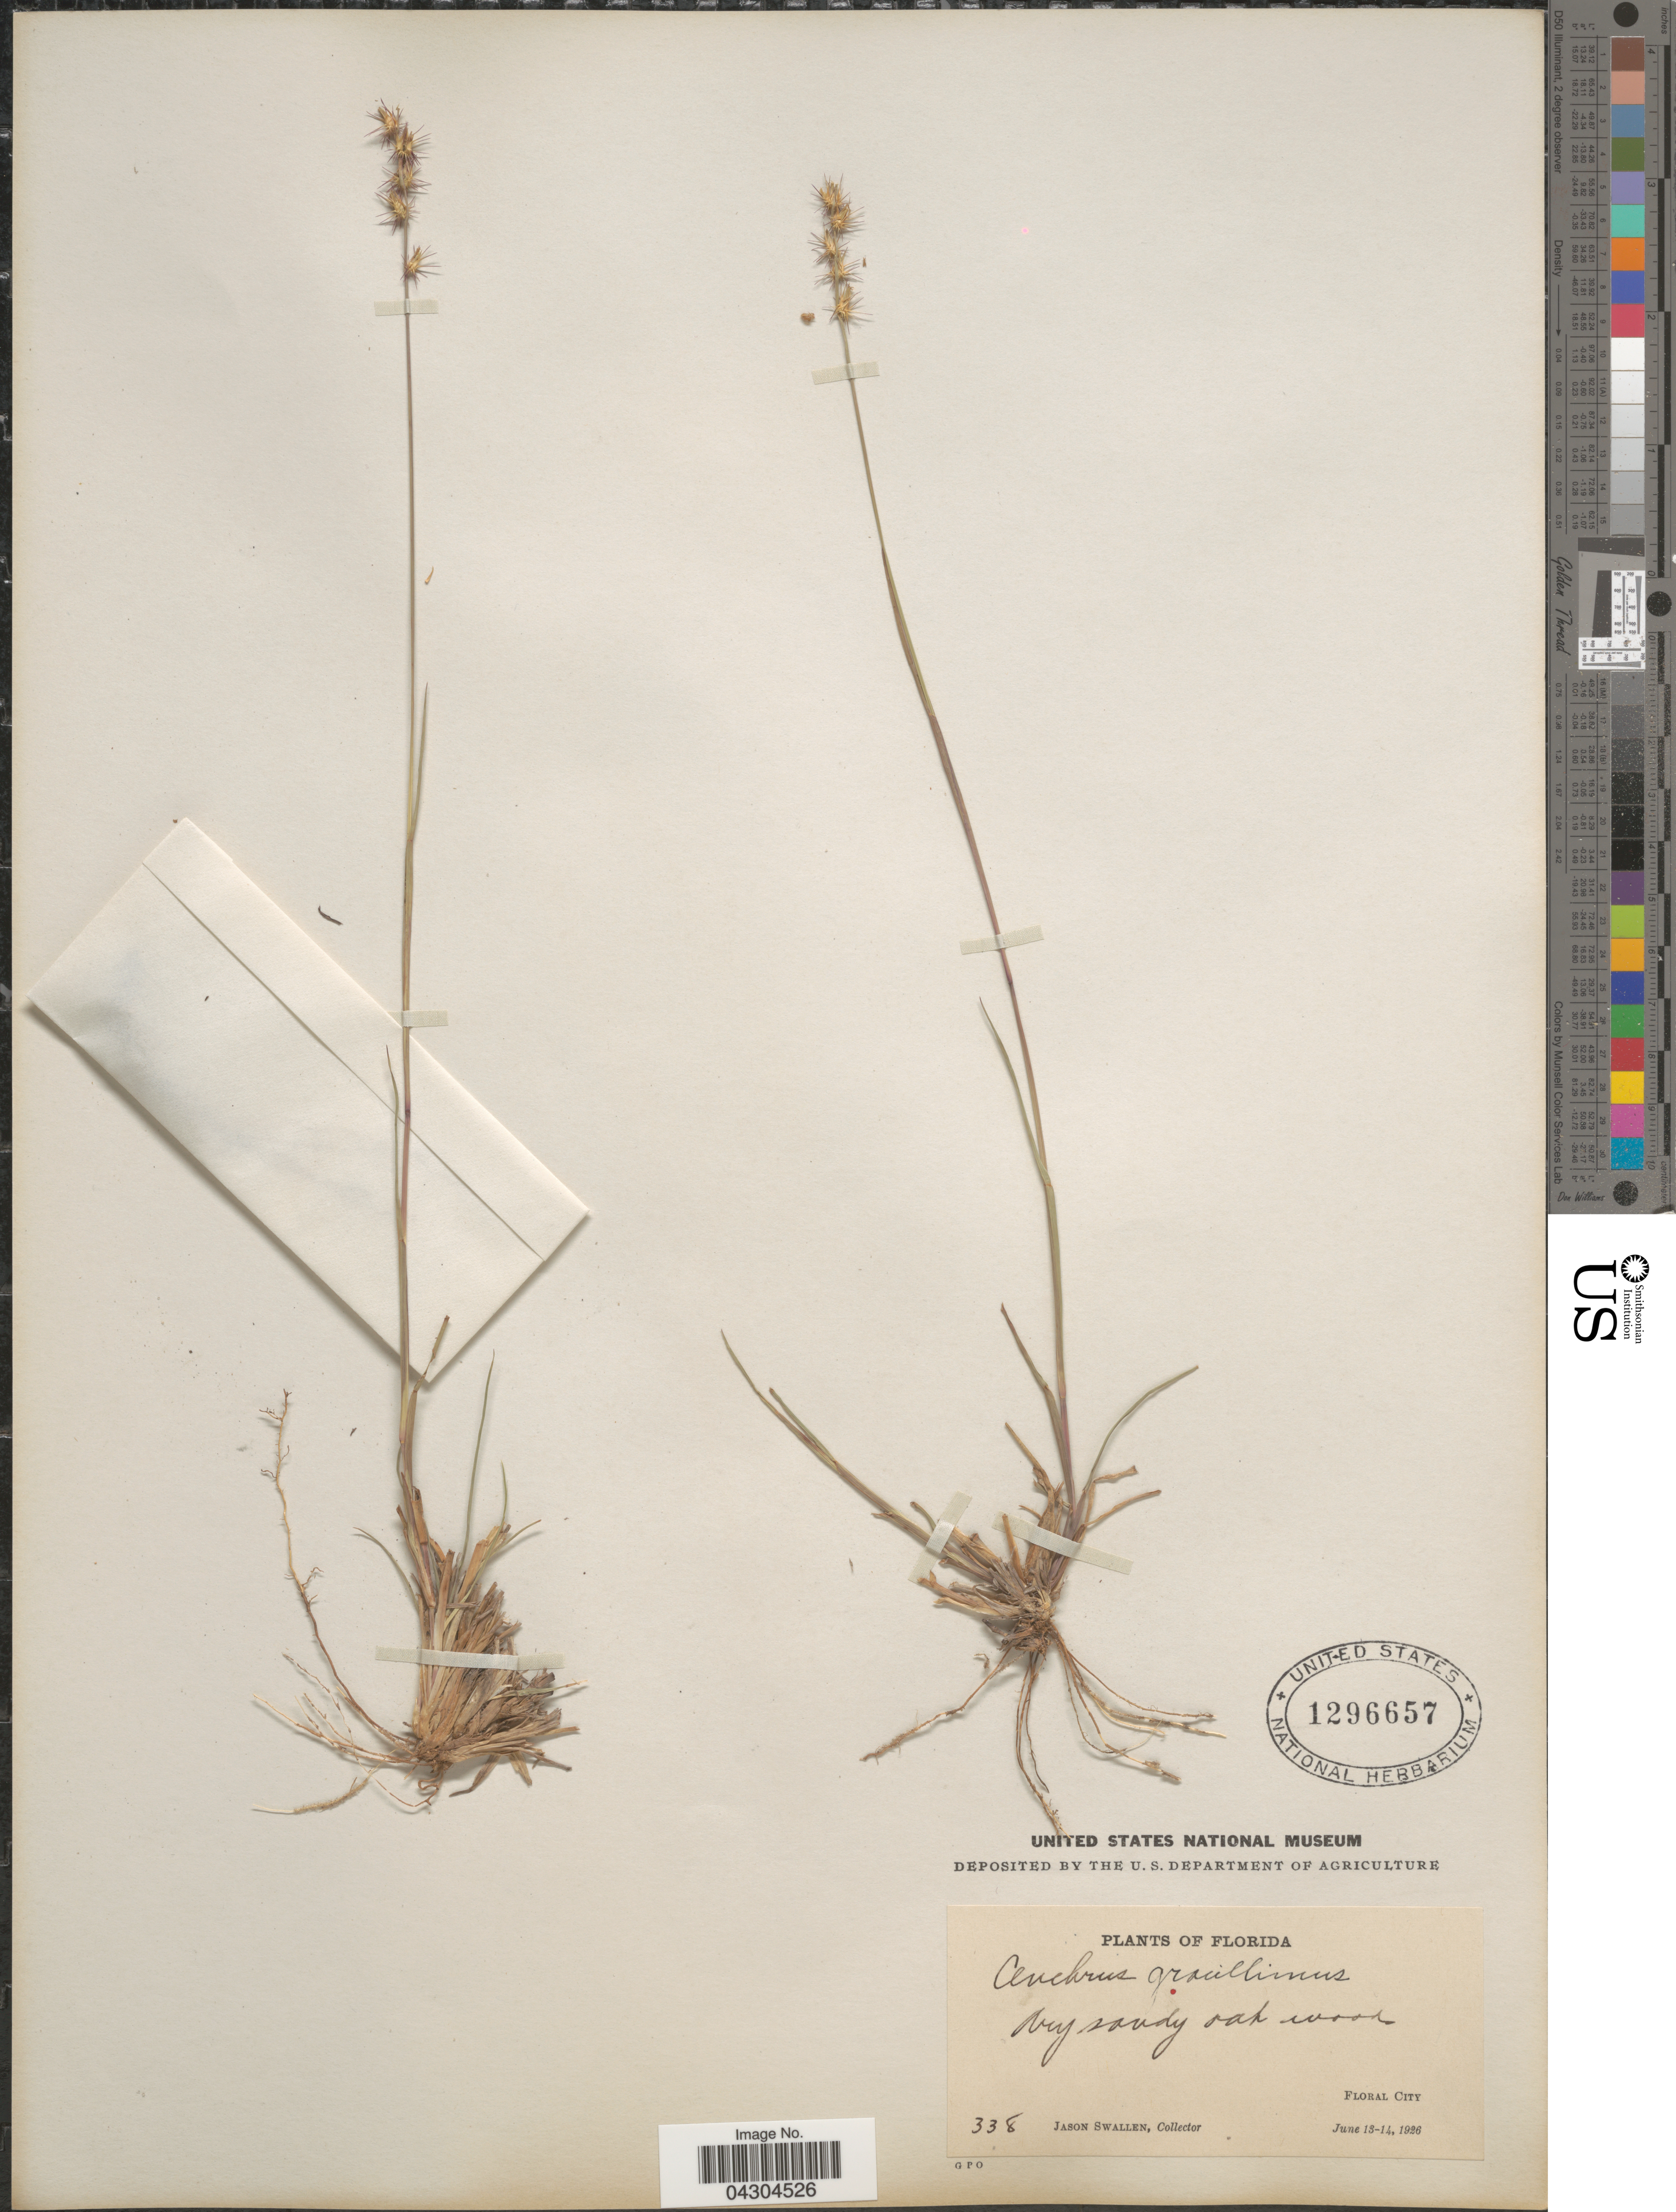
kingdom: Plantae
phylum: Tracheophyta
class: Liliopsida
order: Poales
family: Poaceae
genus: Cenchrus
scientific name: Cenchrus gracillimus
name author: Nash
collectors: J. R. Swallen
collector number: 338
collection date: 1926-06-13/1926-06-14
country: United States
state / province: Florida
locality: Floral City.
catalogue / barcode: US 1296657